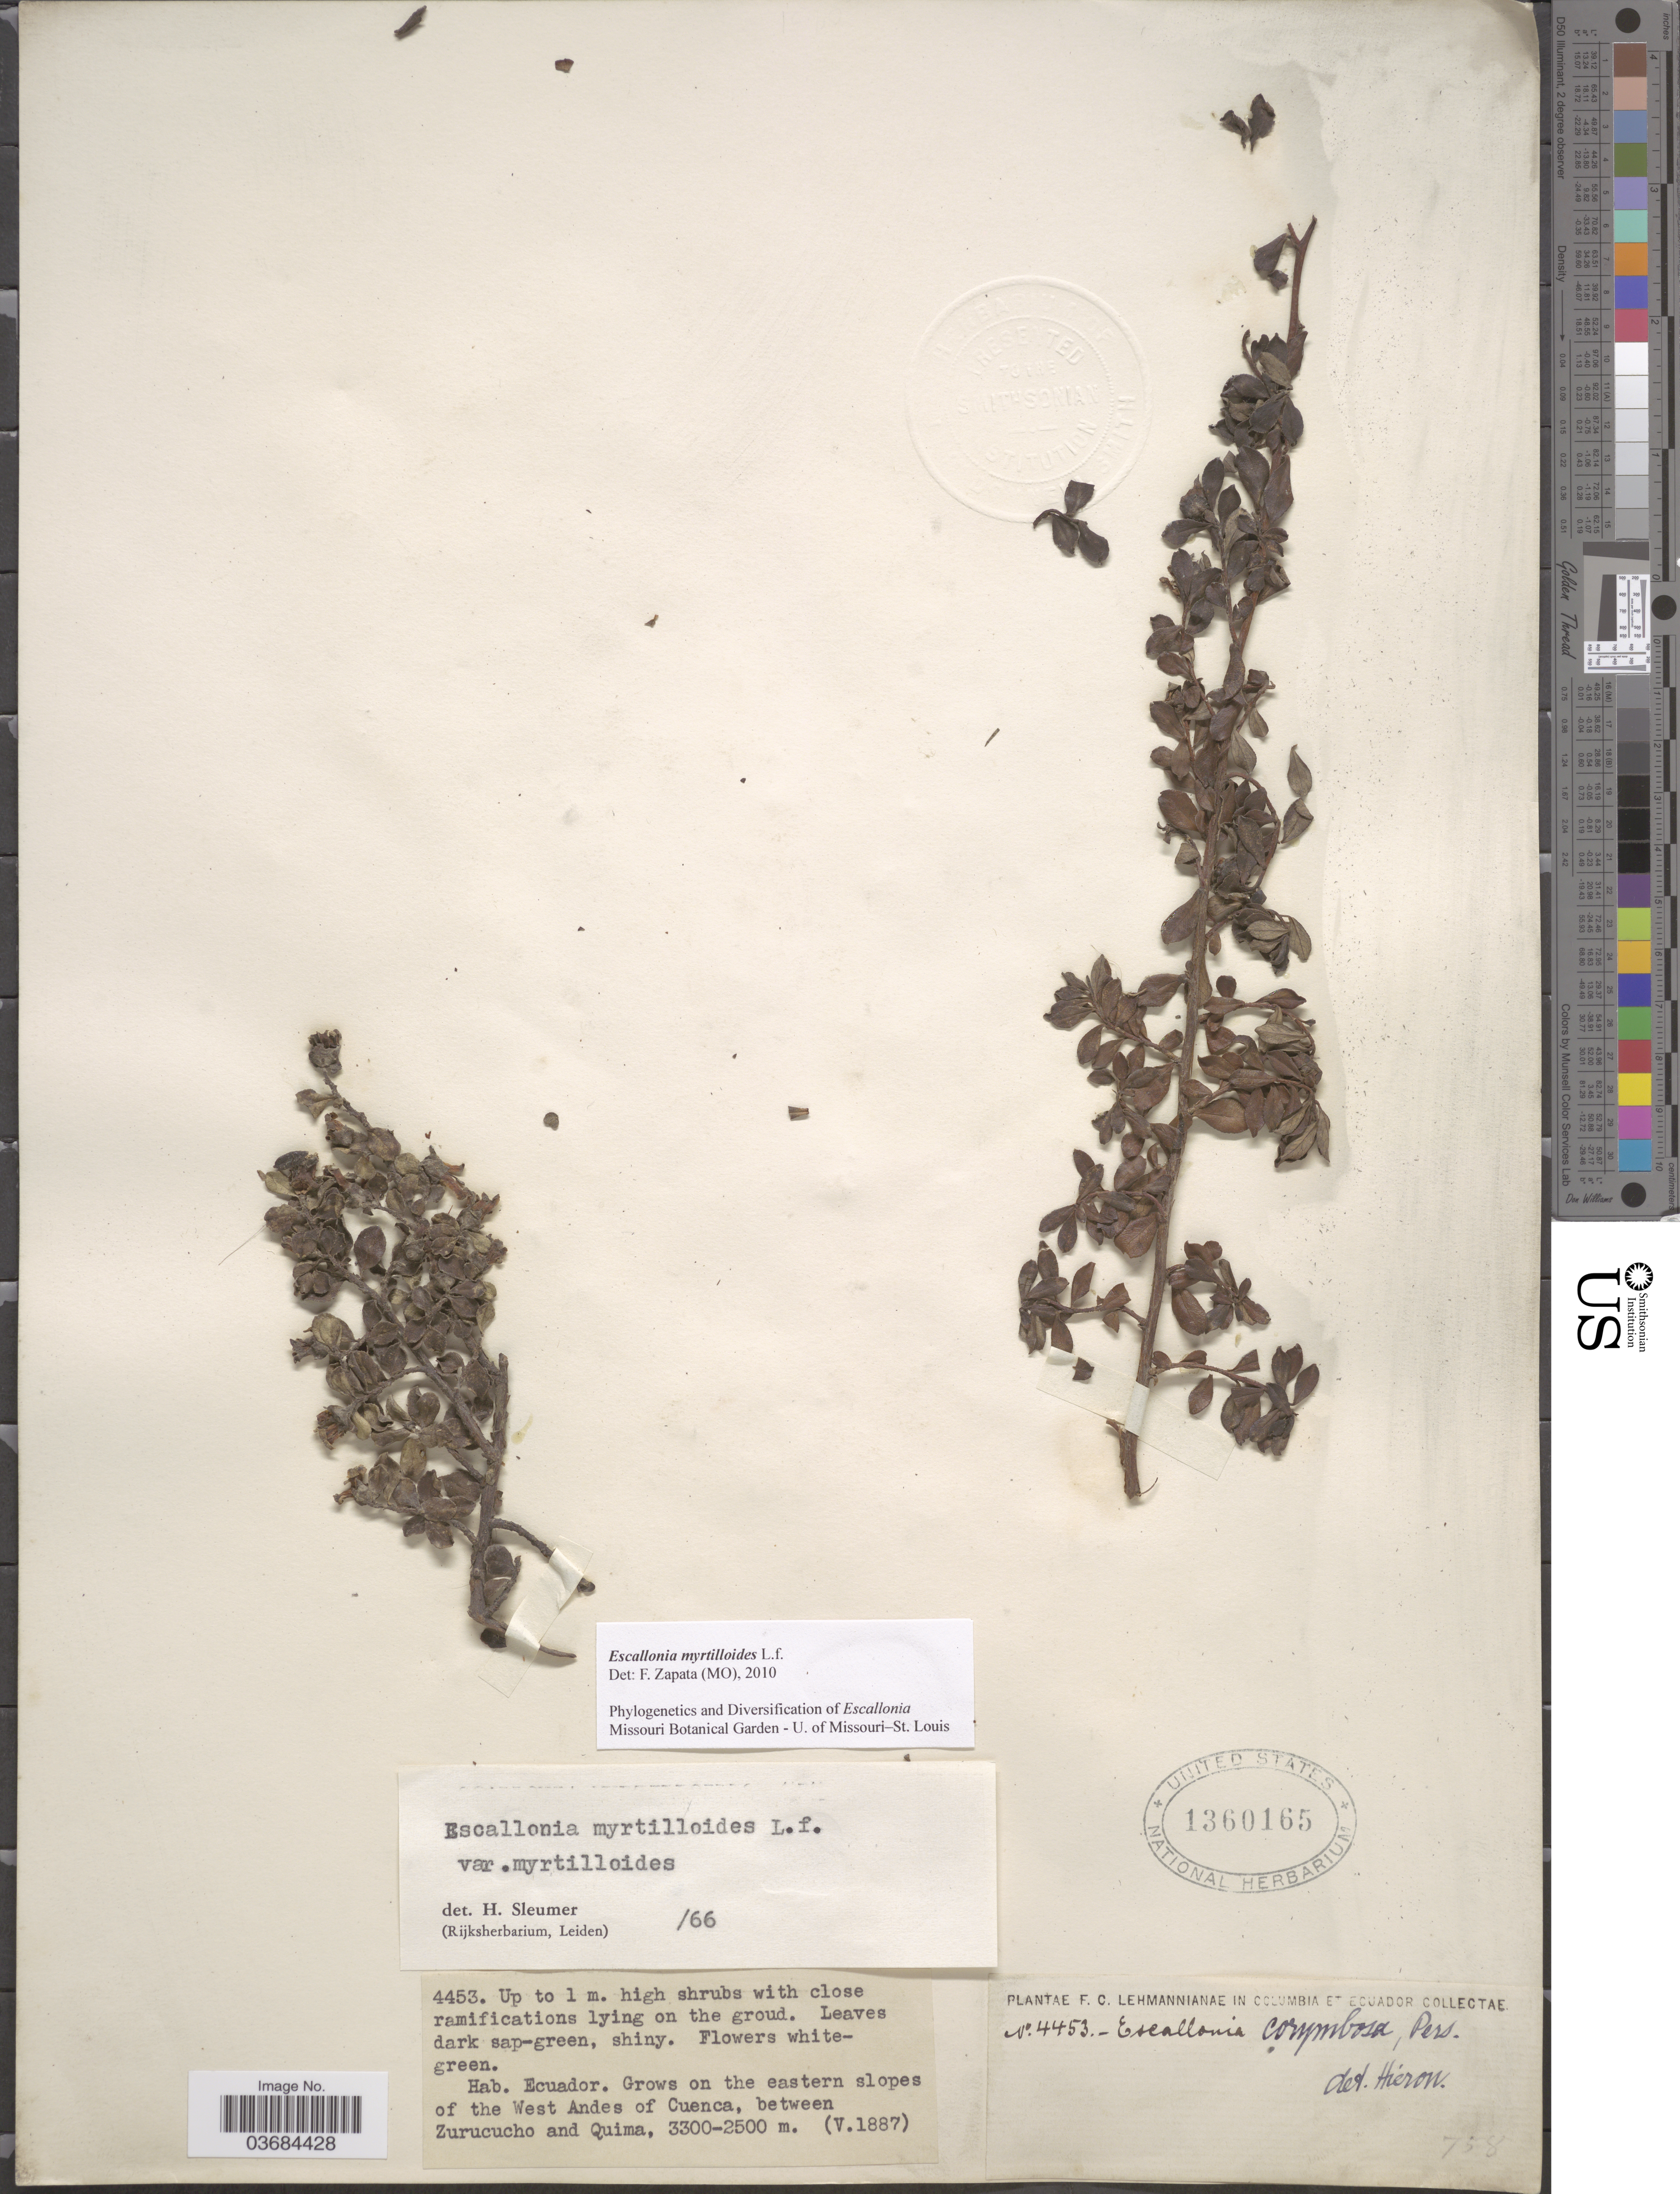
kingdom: Plantae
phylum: Tracheophyta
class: Magnoliopsida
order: Escalloniales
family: Escalloniaceae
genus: Escallonia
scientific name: Escallonia myrtilloides var. myrtilloides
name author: L. f.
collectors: F. C. Lehmann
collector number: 4453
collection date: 1887-05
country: Ecuador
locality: On the eastern slopes of the West Andes of Cuenca, between Zurucucho and Quima.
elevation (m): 2500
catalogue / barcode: US 1360165